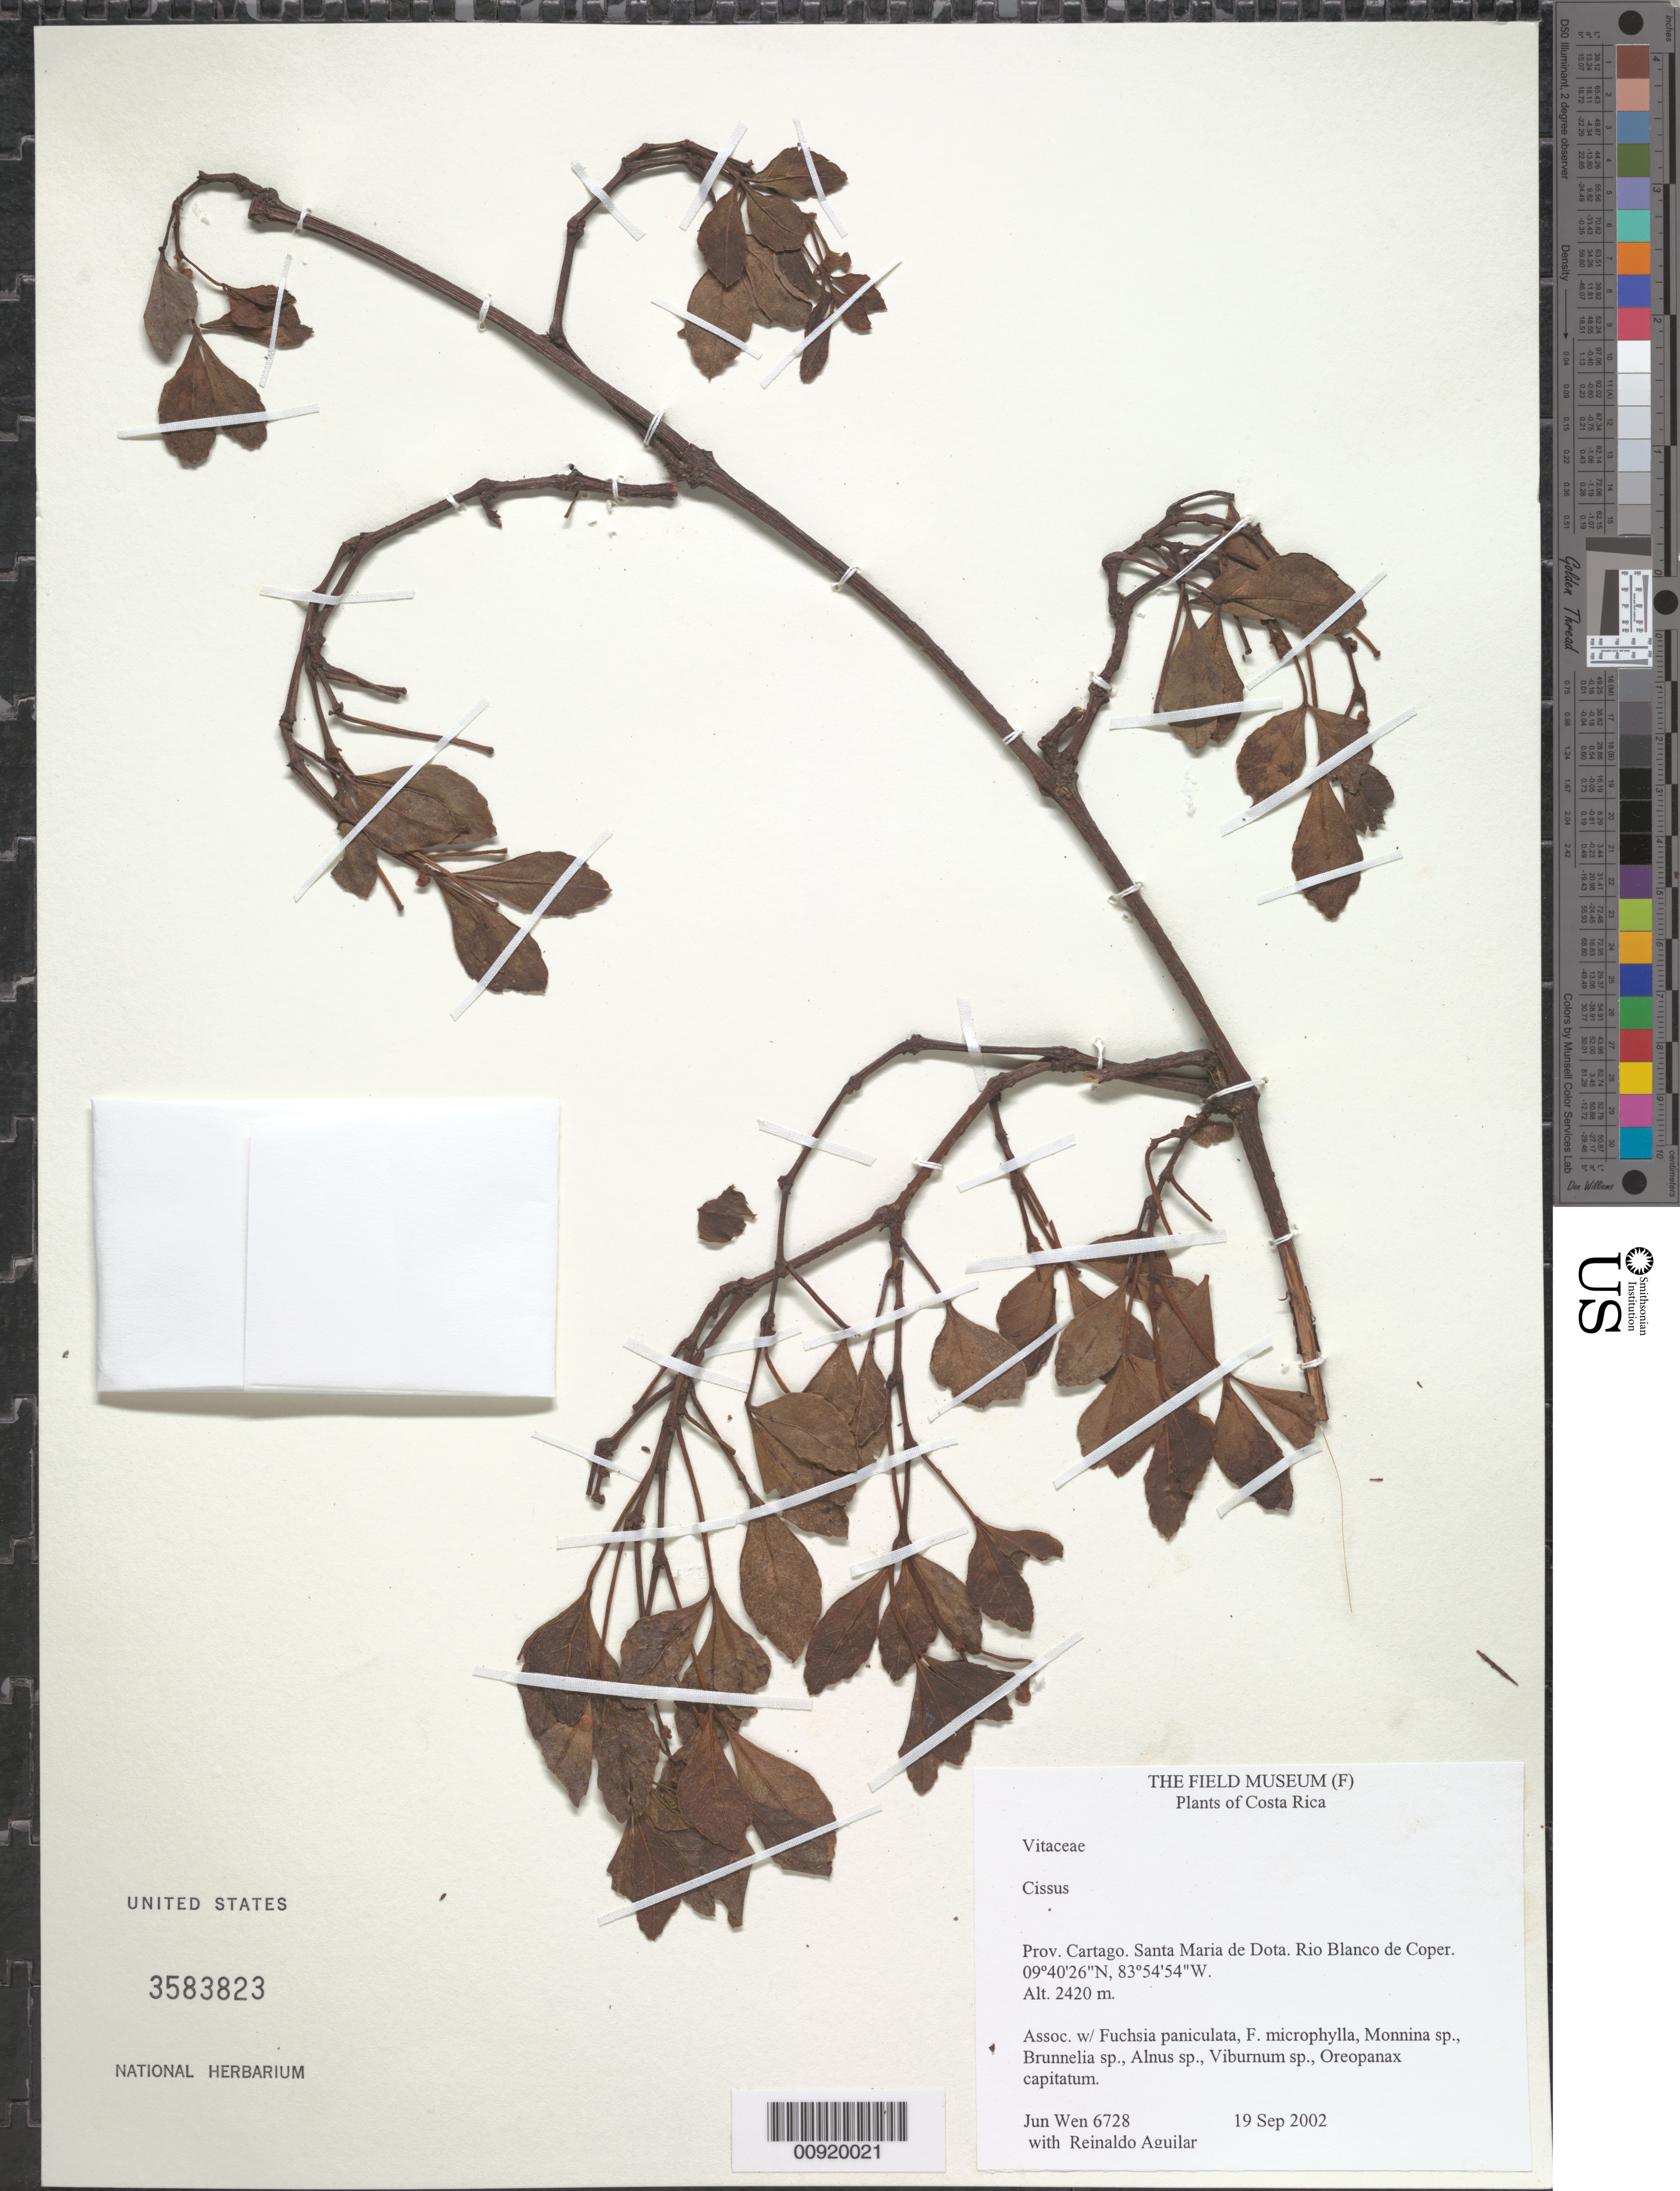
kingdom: Plantae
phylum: Tracheophyta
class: Magnoliopsida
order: Vitales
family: Vitaceae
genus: Cissus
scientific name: Cissus sp.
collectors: J. Wen & R. Aguilar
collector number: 6728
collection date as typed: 19 Sep 2002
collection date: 2002-09-19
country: Costa Rica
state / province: Cartago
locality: Santa Maria de Dota. Rio Blanco de Coper.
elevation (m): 2420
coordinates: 9 40 26 N, 83 54 54 W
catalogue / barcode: US 3583823